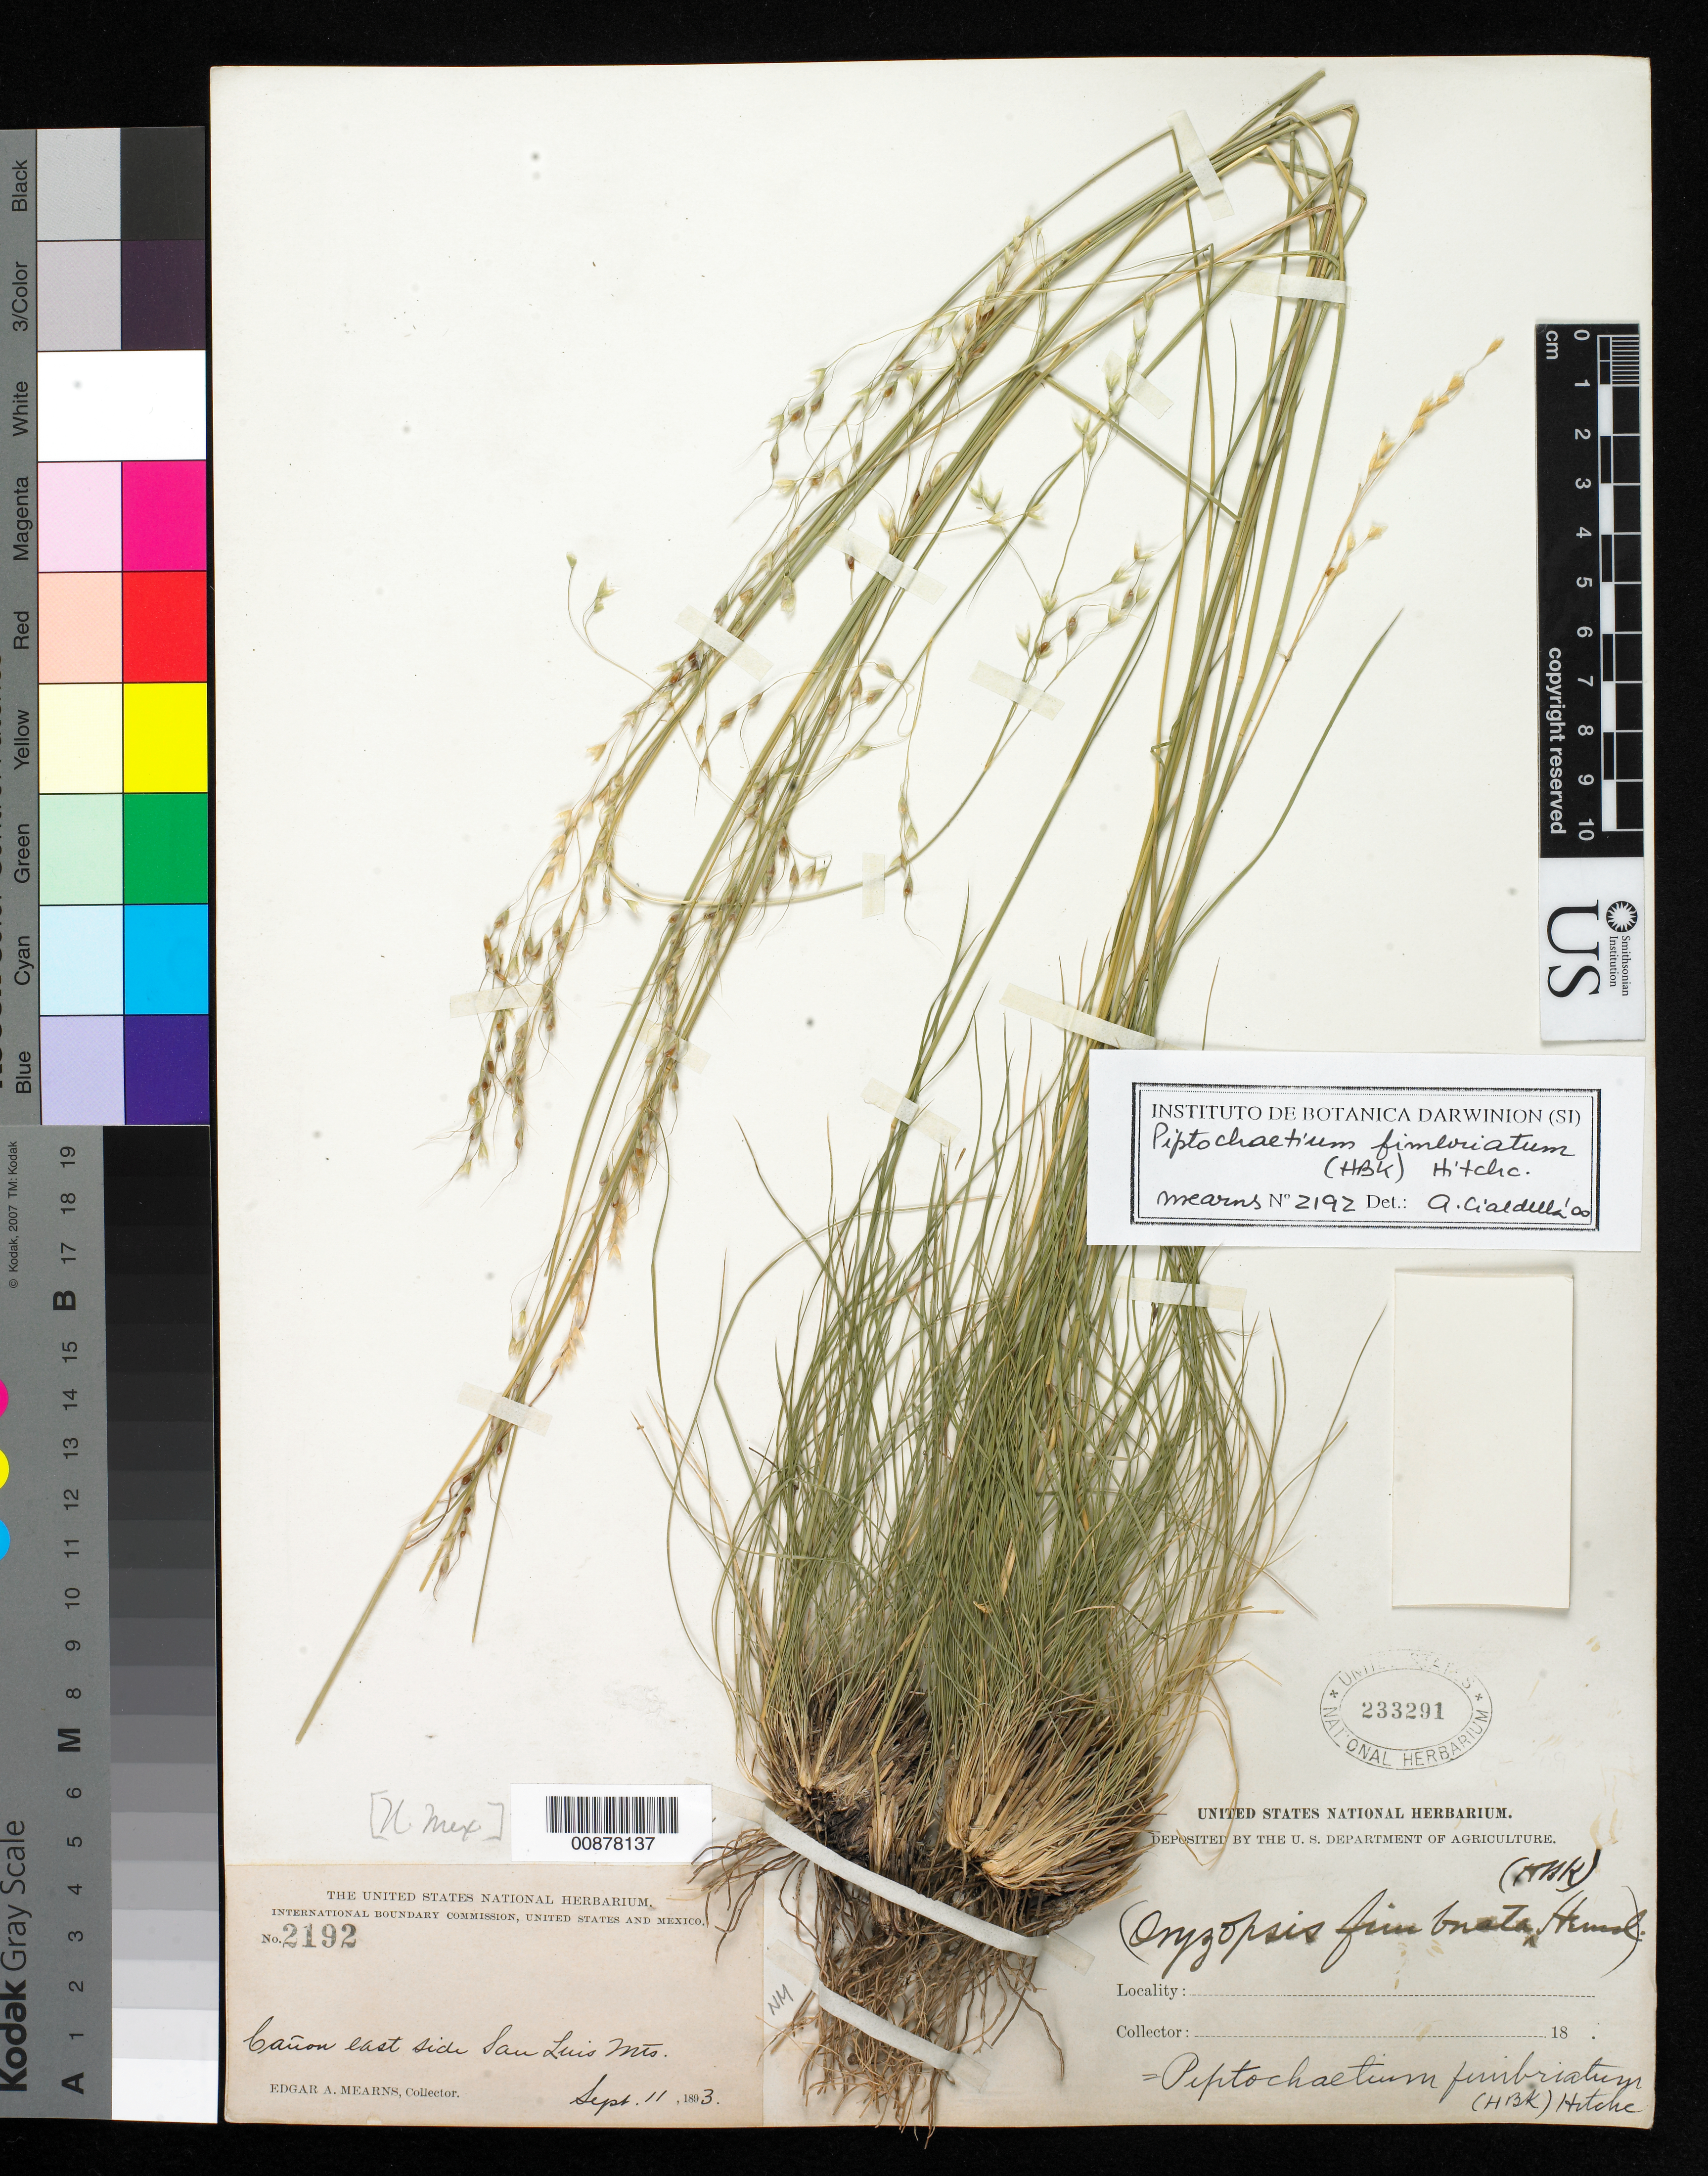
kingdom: Plantae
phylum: Tracheophyta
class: Liliopsida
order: Poales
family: Poaceae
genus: Piptochaetium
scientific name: Piptochaetium fimbriatum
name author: (Kunth) Hitchc.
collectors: E. A. Mearns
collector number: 2192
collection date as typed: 11 Sep 1893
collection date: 1893-09-11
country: United States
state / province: New Mexico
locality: Cañon east side San Luis Mts., New Mexico.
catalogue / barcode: US 233291